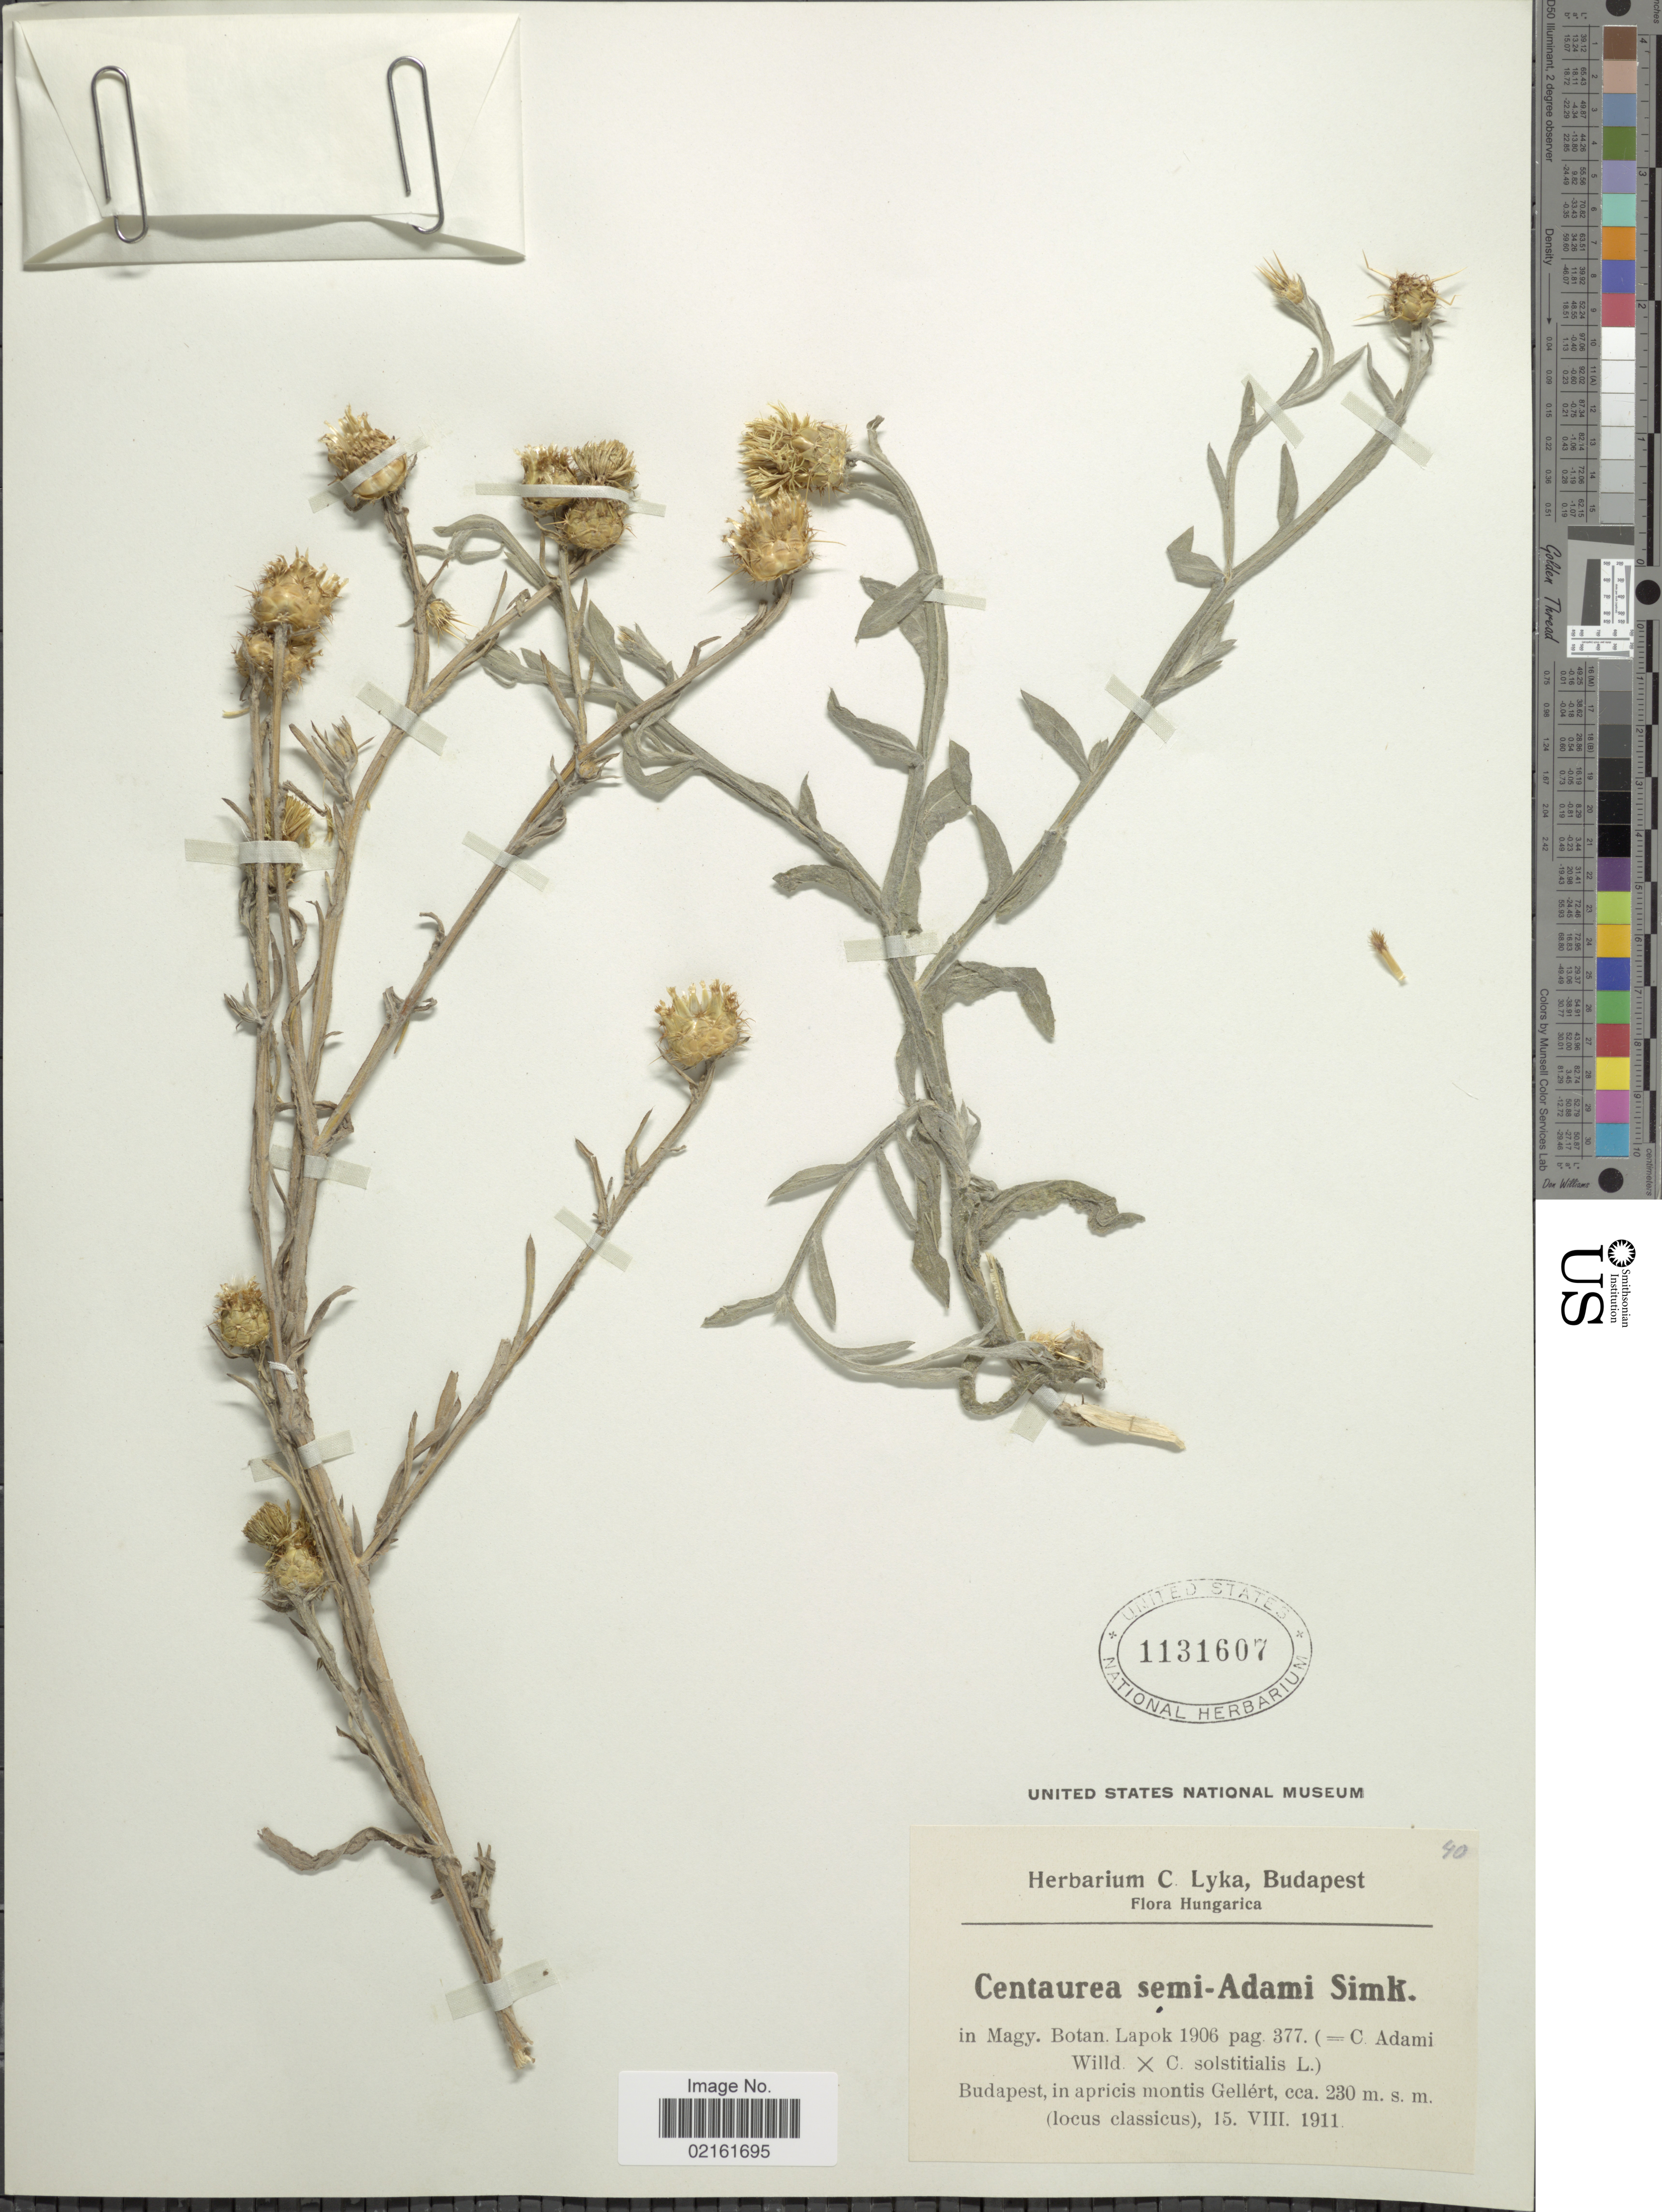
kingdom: Plantae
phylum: Tracheophyta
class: Magnoliopsida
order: Asterales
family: Asteraceae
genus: Centaurea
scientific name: Centaurea semi-adami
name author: Simonk.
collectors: ex herb. C. Lyka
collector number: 40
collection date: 1911-08-15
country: Hungary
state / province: Budapest, Capital District of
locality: In apricis montis Gellért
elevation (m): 230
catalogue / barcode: US 1131607